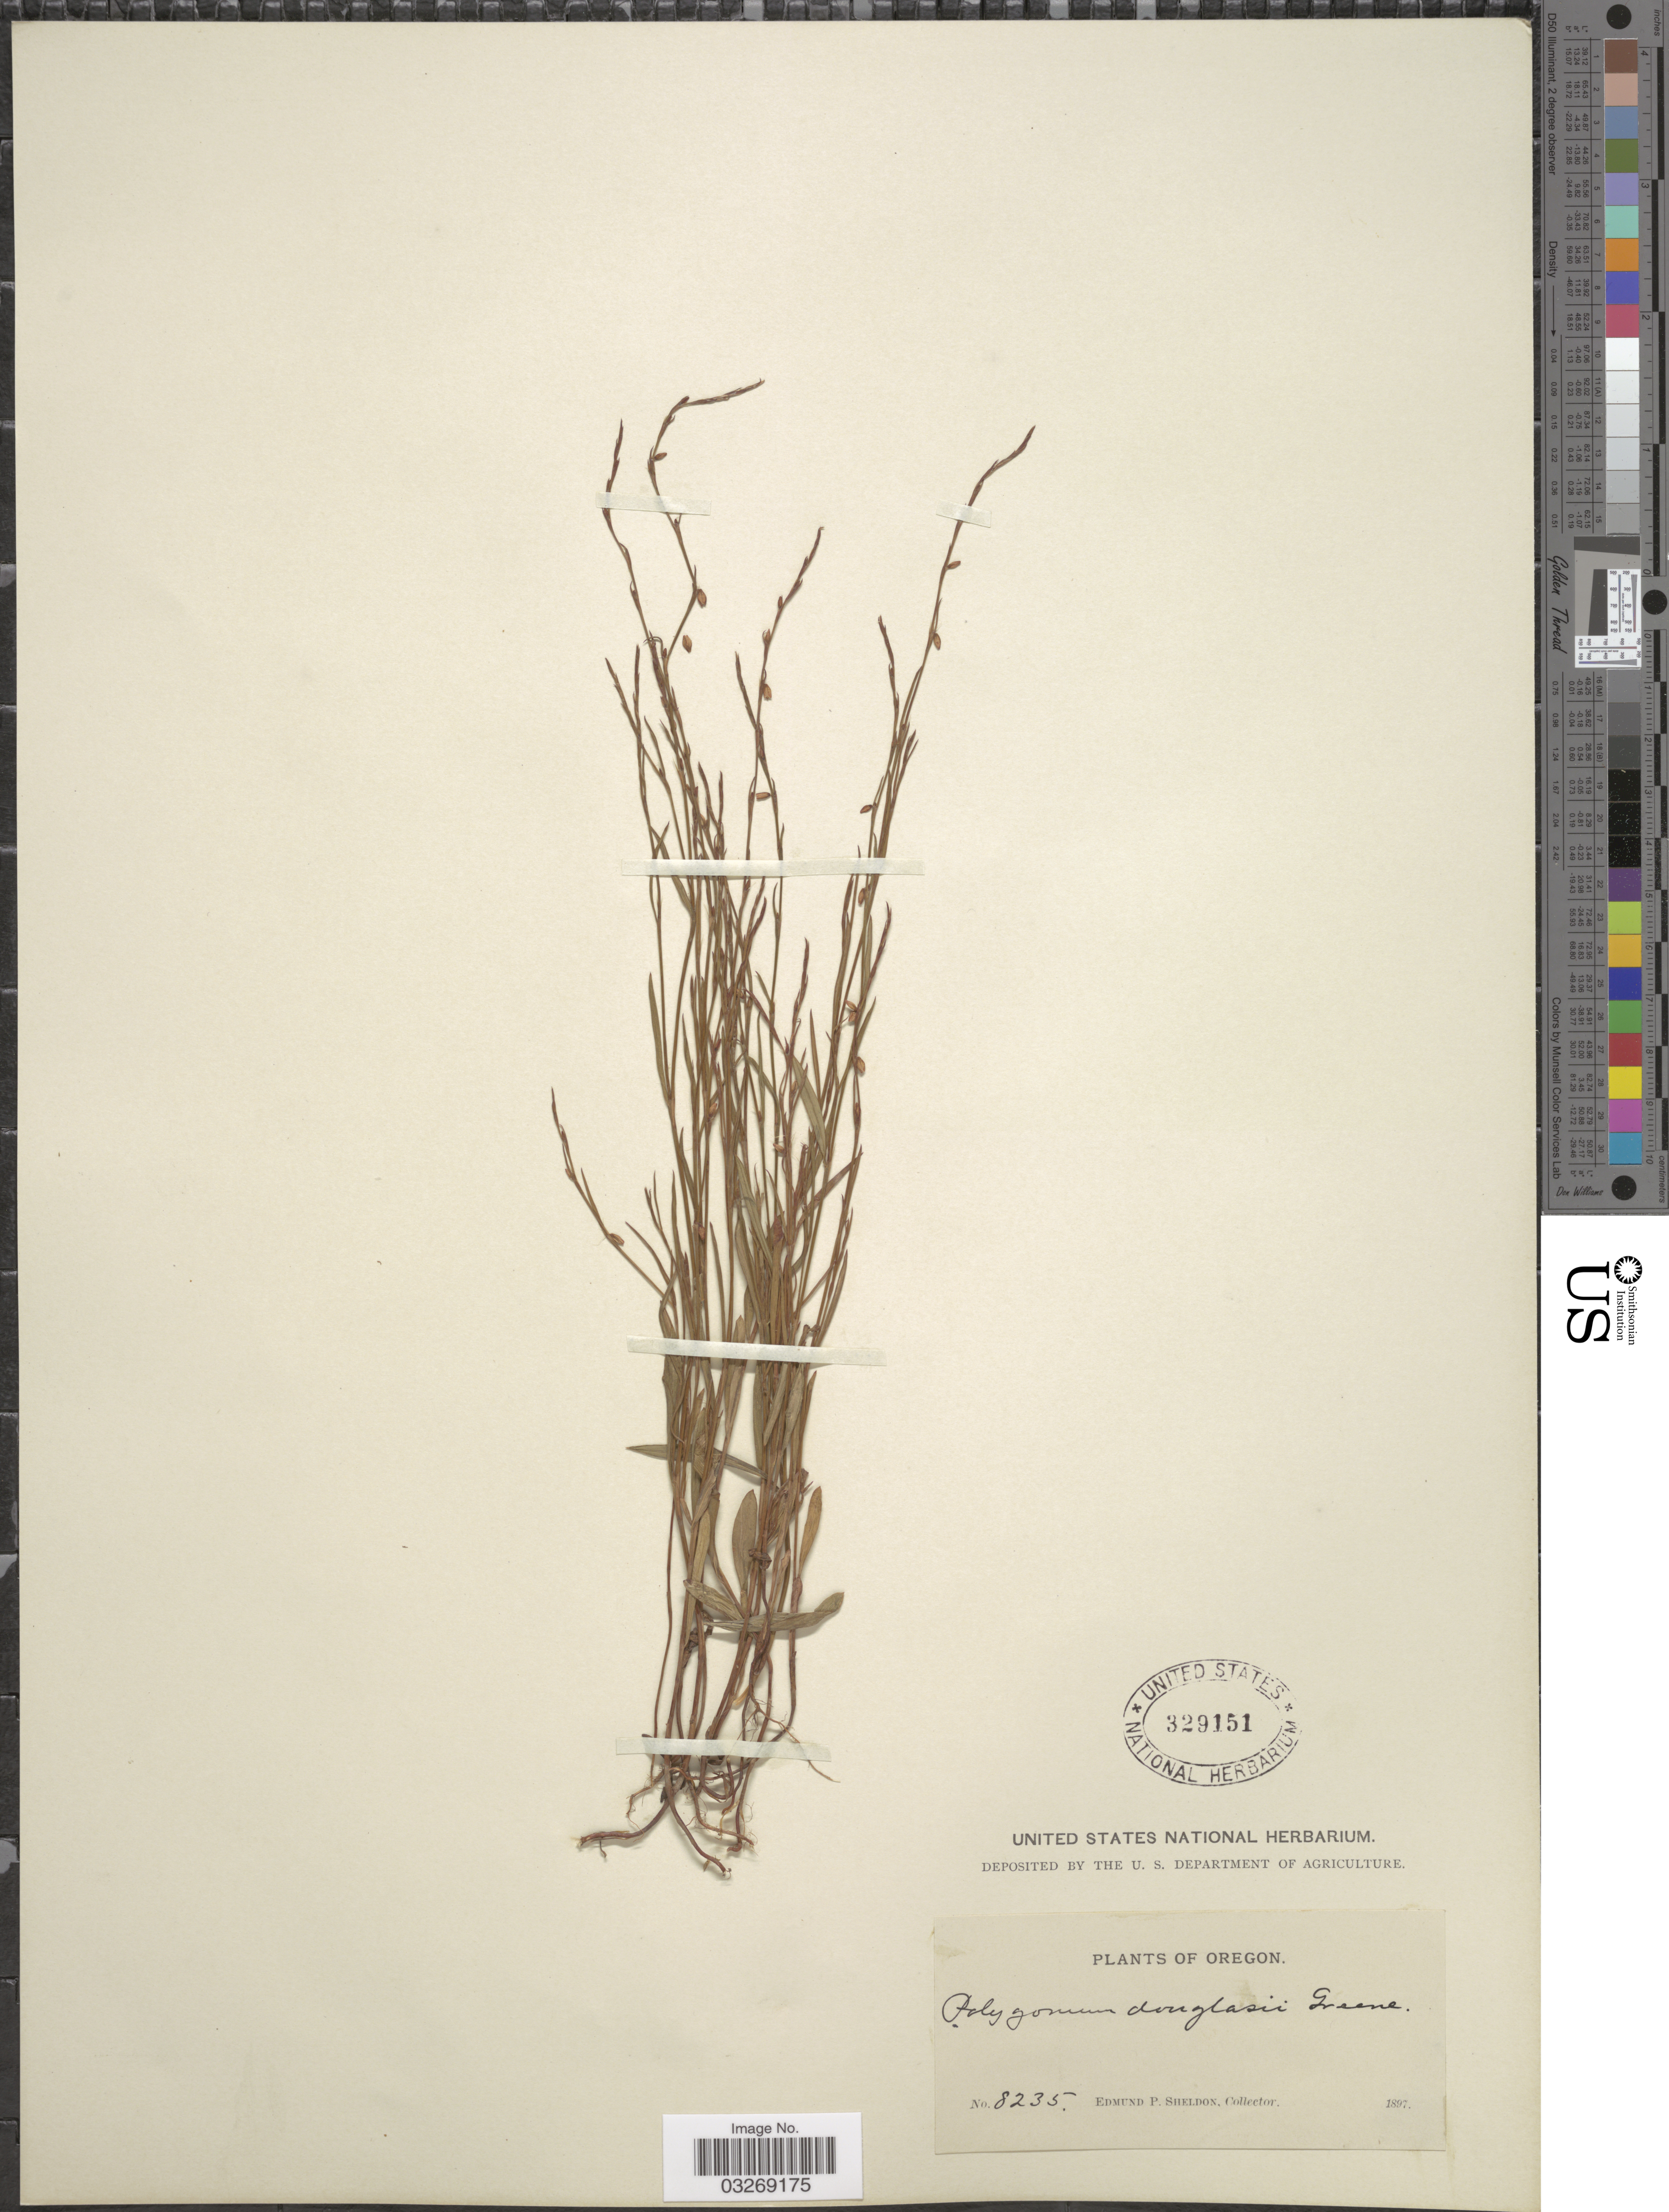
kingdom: Plantae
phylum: Tracheophyta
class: Magnoliopsida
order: Caryophyllales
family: Polygonaceae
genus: Polygonum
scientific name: Polygonum douglasii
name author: Greene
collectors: E. P. Sheldon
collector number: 8235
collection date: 1897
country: United States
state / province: Oregon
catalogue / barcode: US 329151